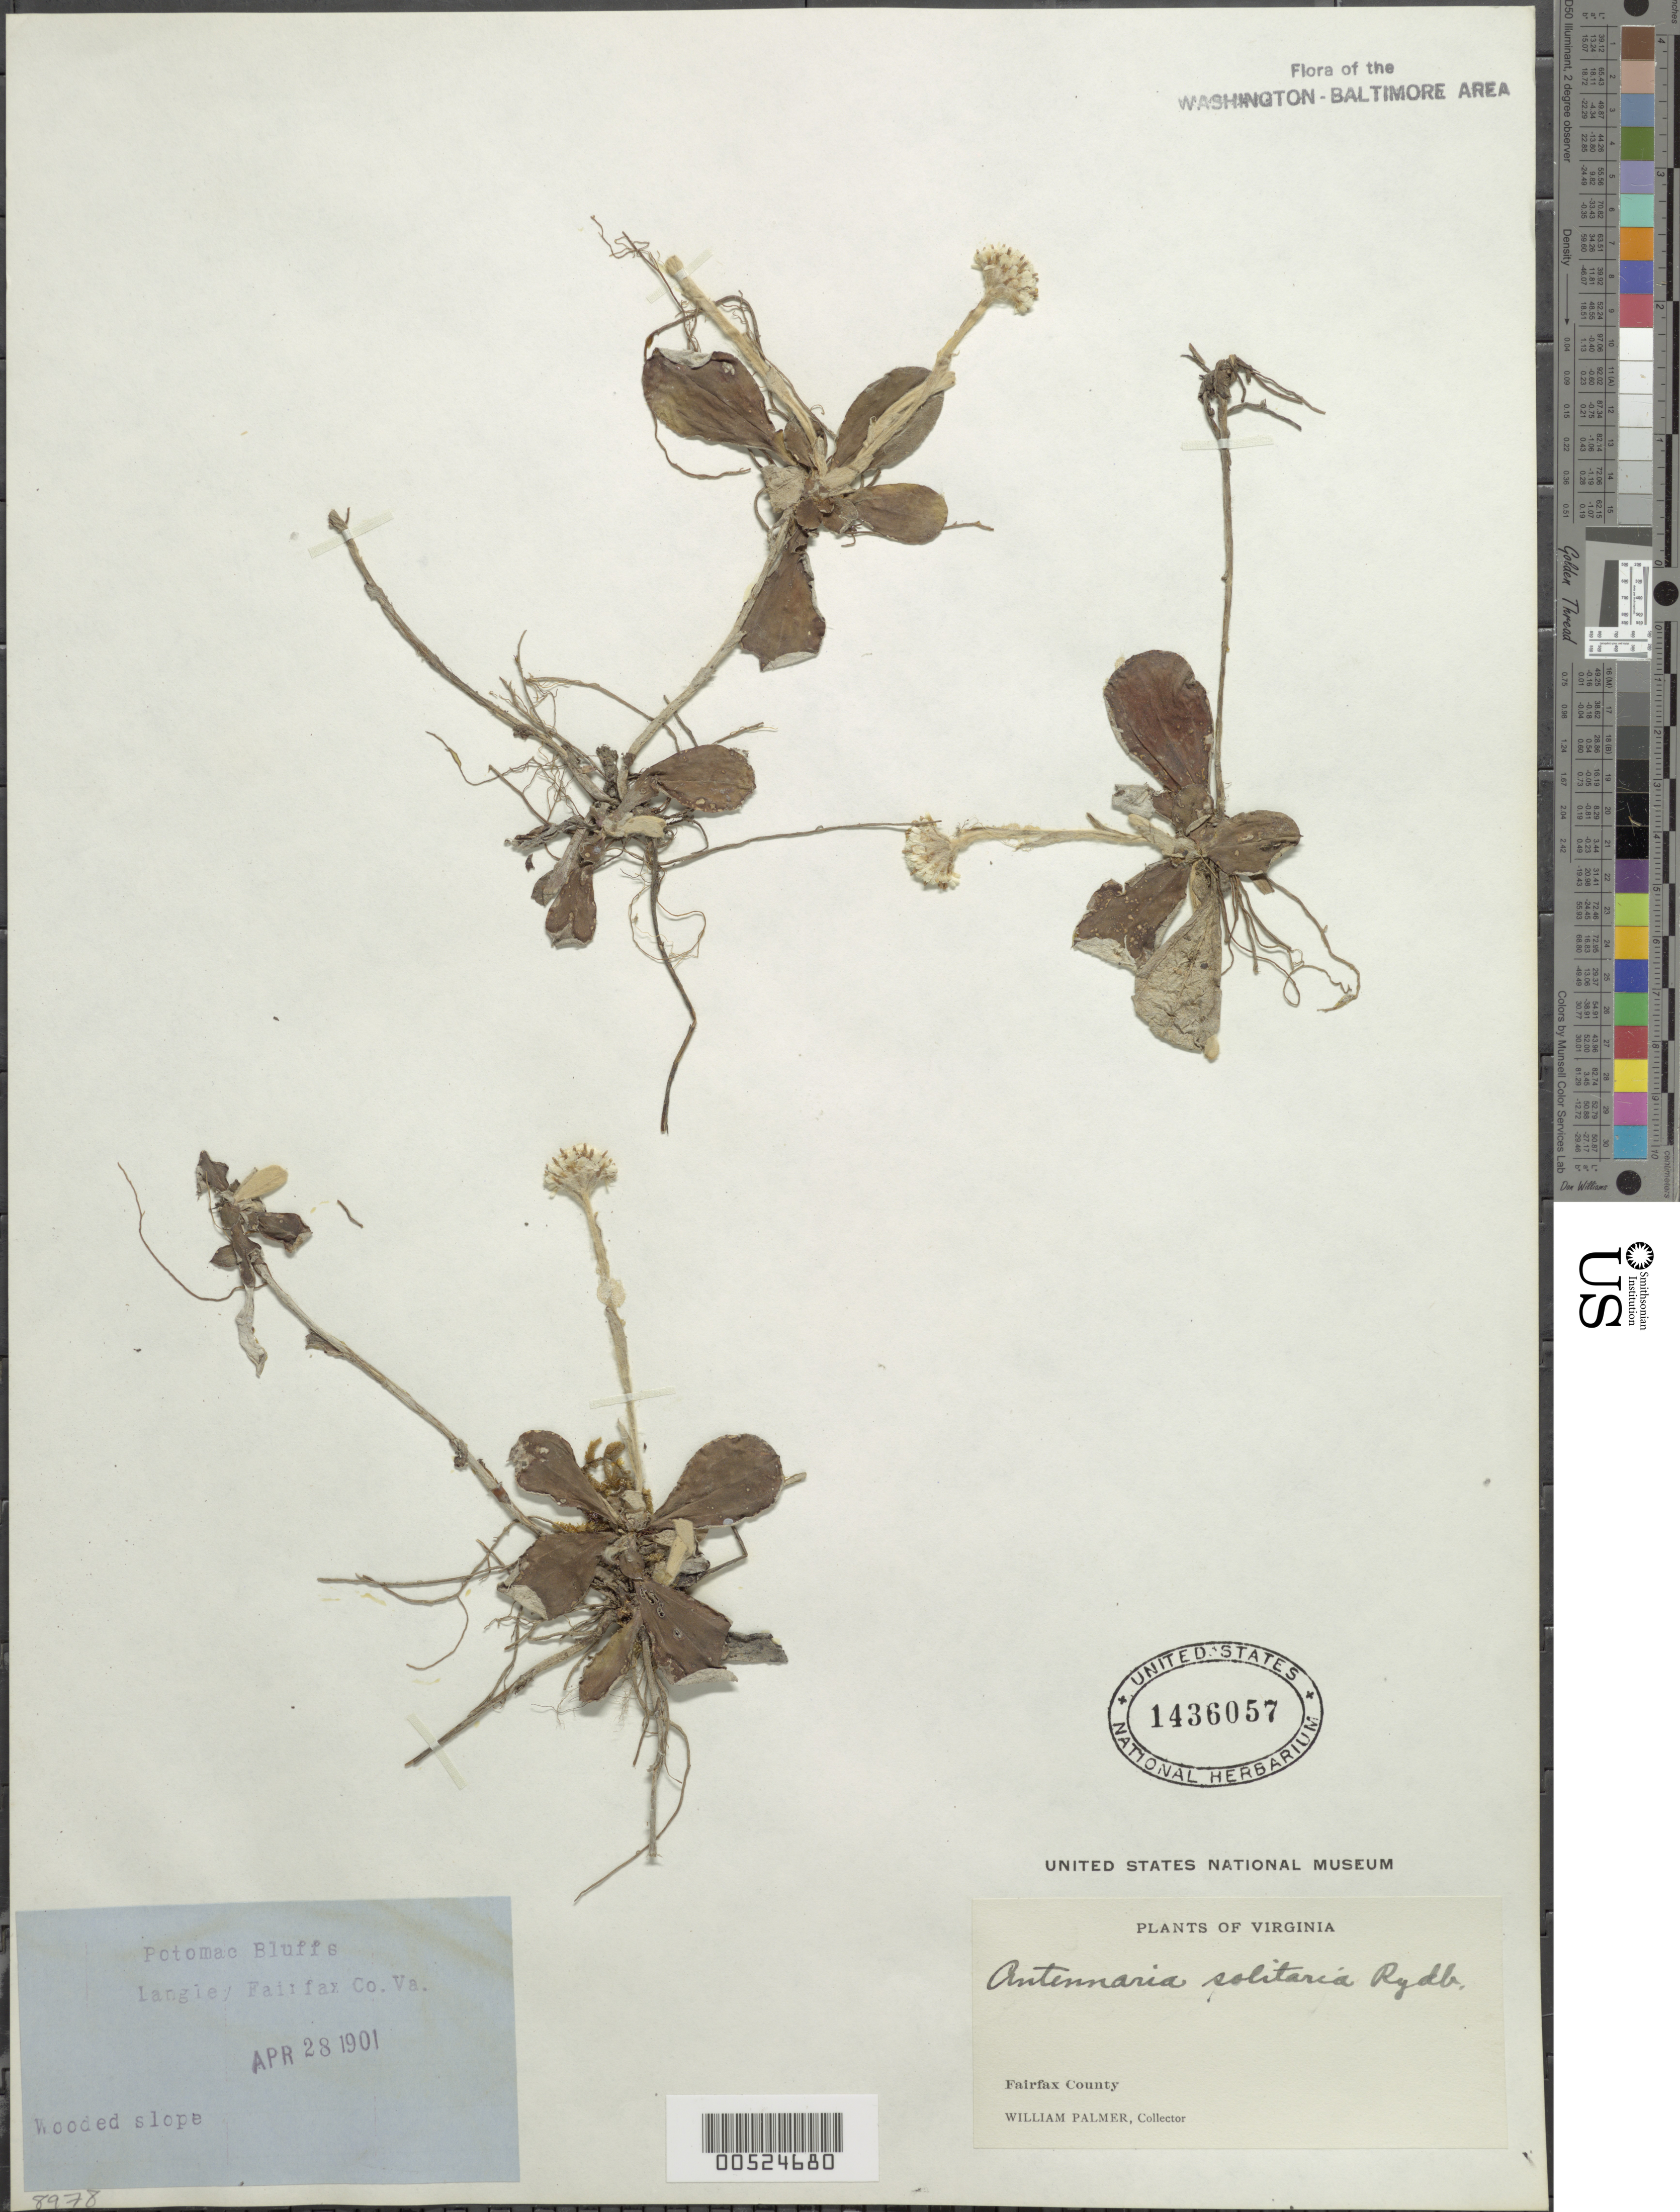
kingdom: Plantae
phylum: Tracheophyta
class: Magnoliopsida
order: Asterales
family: Asteraceae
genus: Antennaria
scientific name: Antennaria solitaria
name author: Rydb.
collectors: W. Palmer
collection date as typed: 28 Apr 1901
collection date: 1901-04-28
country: United States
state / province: Virginia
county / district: Fairfax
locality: Langley, Potomac Bluffs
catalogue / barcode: US 1436057